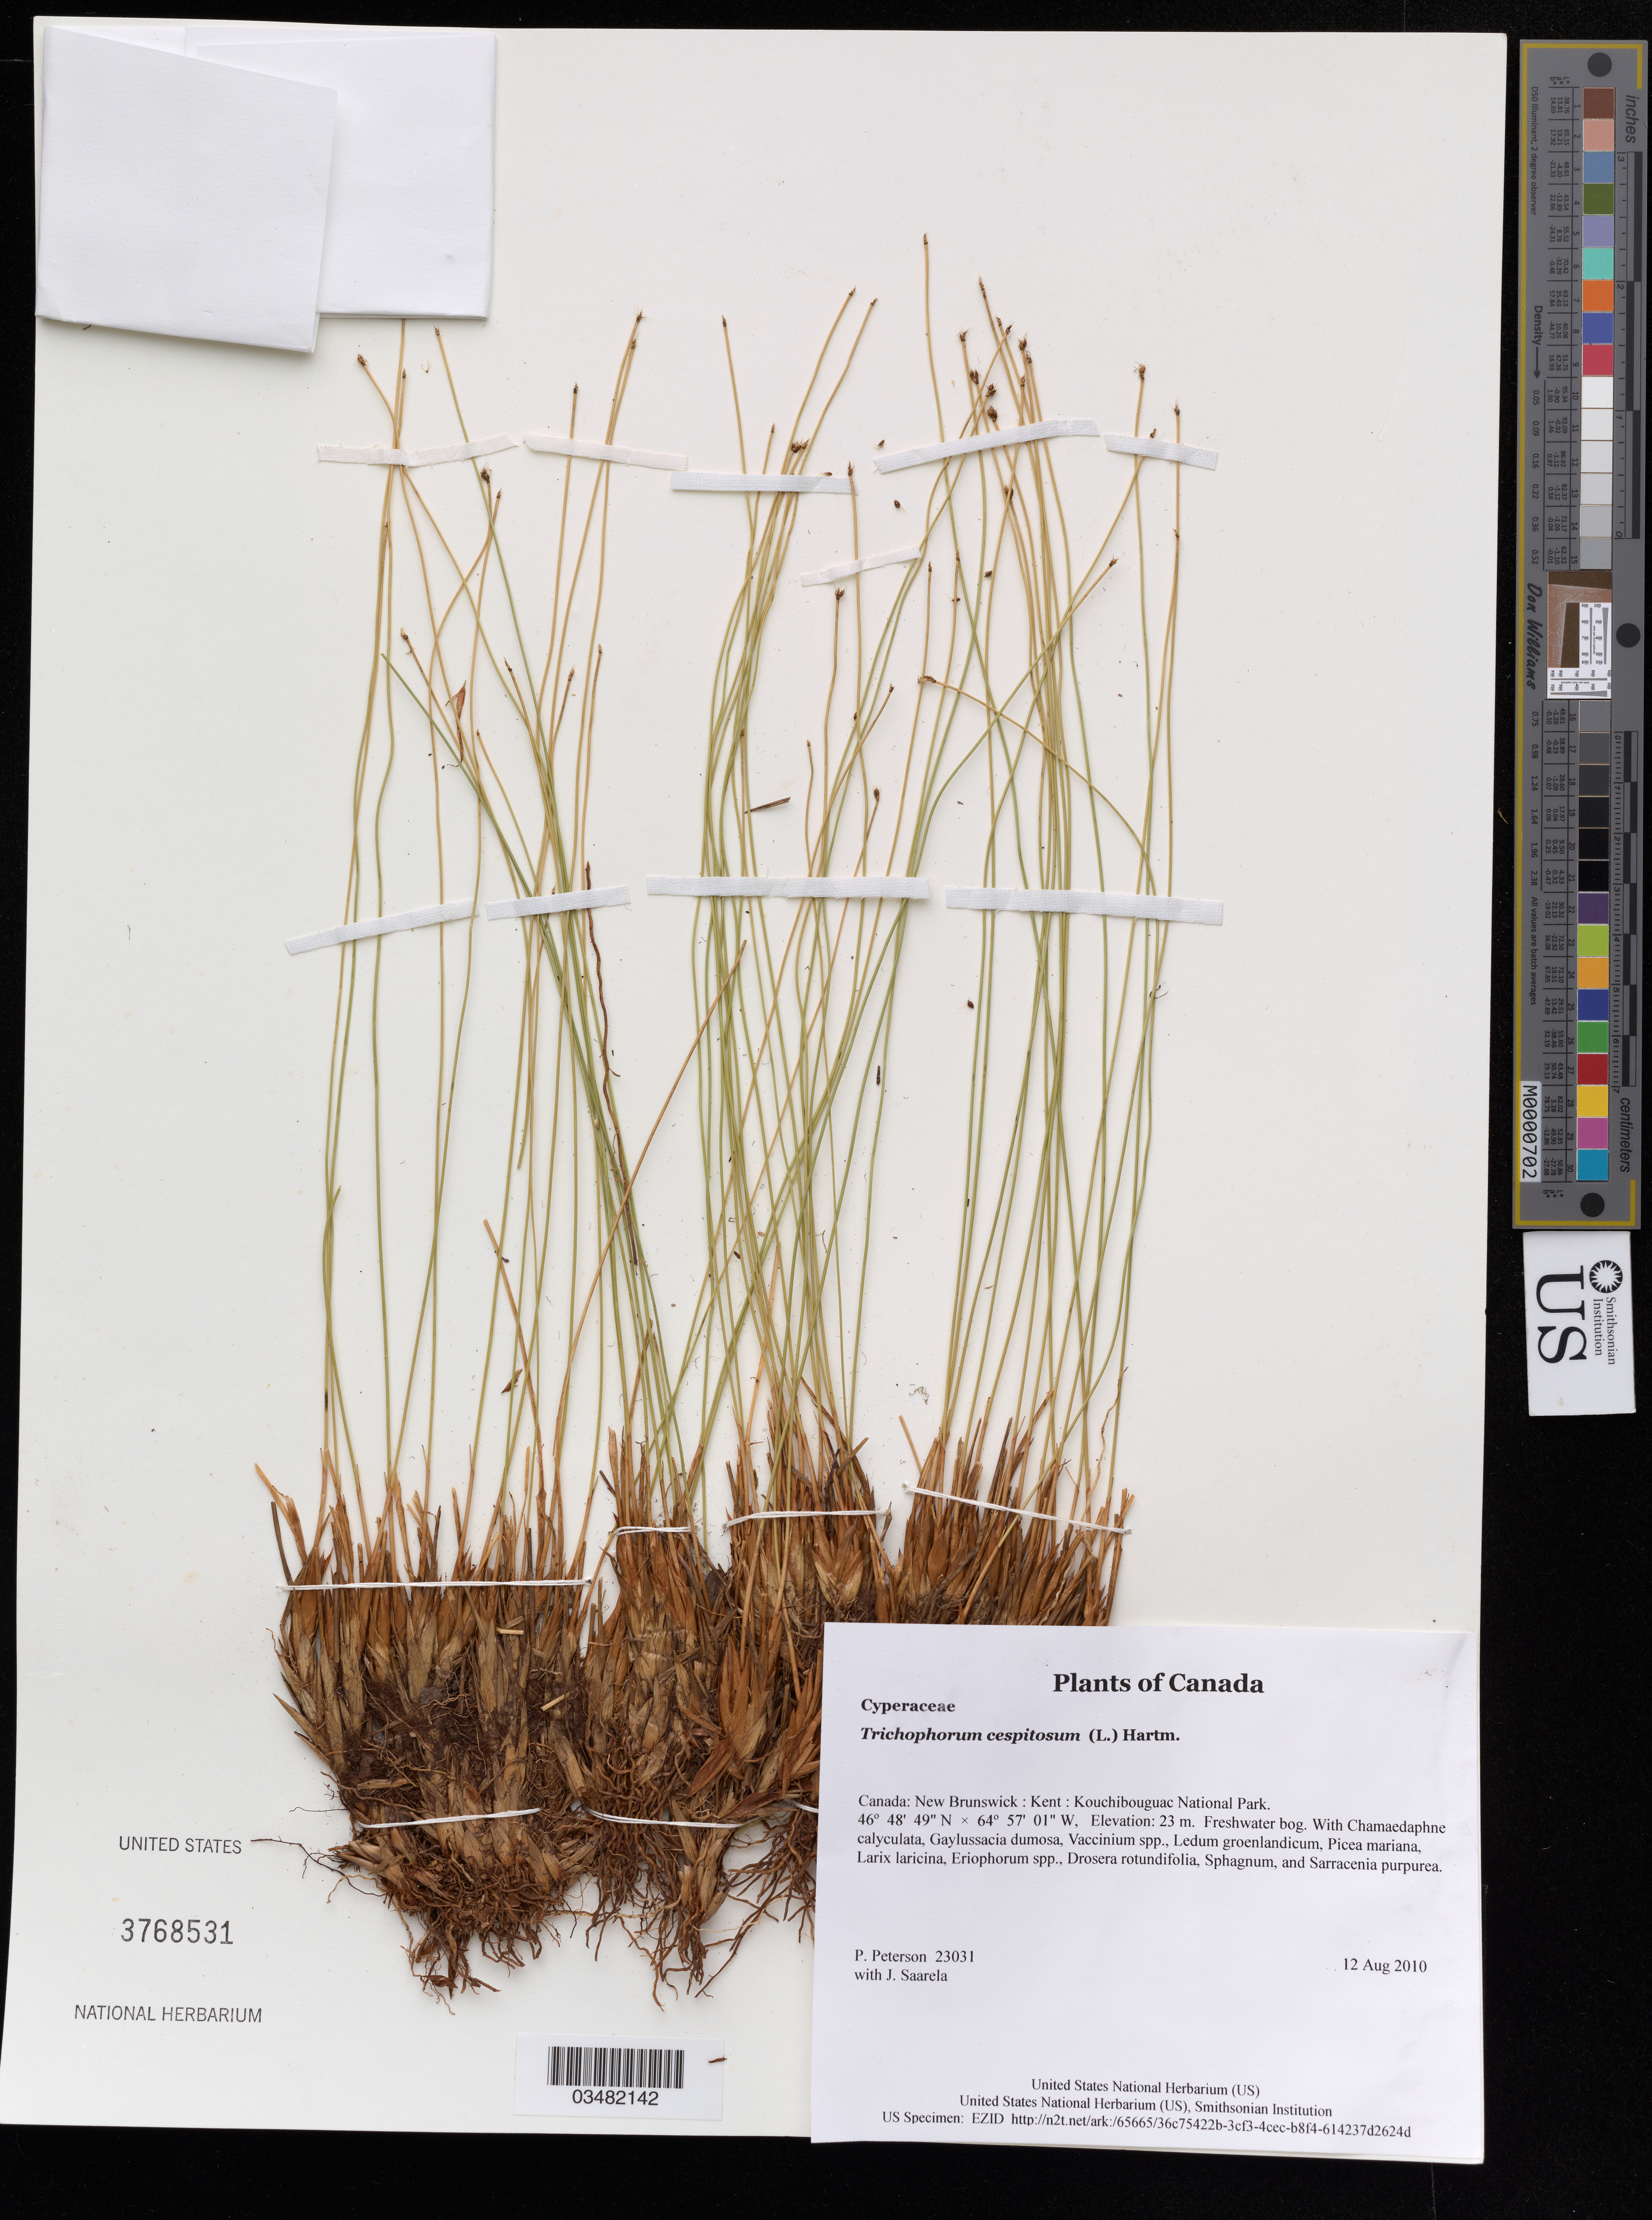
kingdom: Plantae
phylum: Tracheophyta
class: Liliopsida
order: Poales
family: Cyperaceae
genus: Trichophorum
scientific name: Trichophorum cespitosum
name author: (L.) Hartm.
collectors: P. M. Peterson & J. Saarela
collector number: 23031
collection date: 2010-08-12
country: Canada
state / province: New Brunswick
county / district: Kent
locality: Kouchibouguac National Park.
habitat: Freshwater bog.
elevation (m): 23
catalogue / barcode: US 3768531